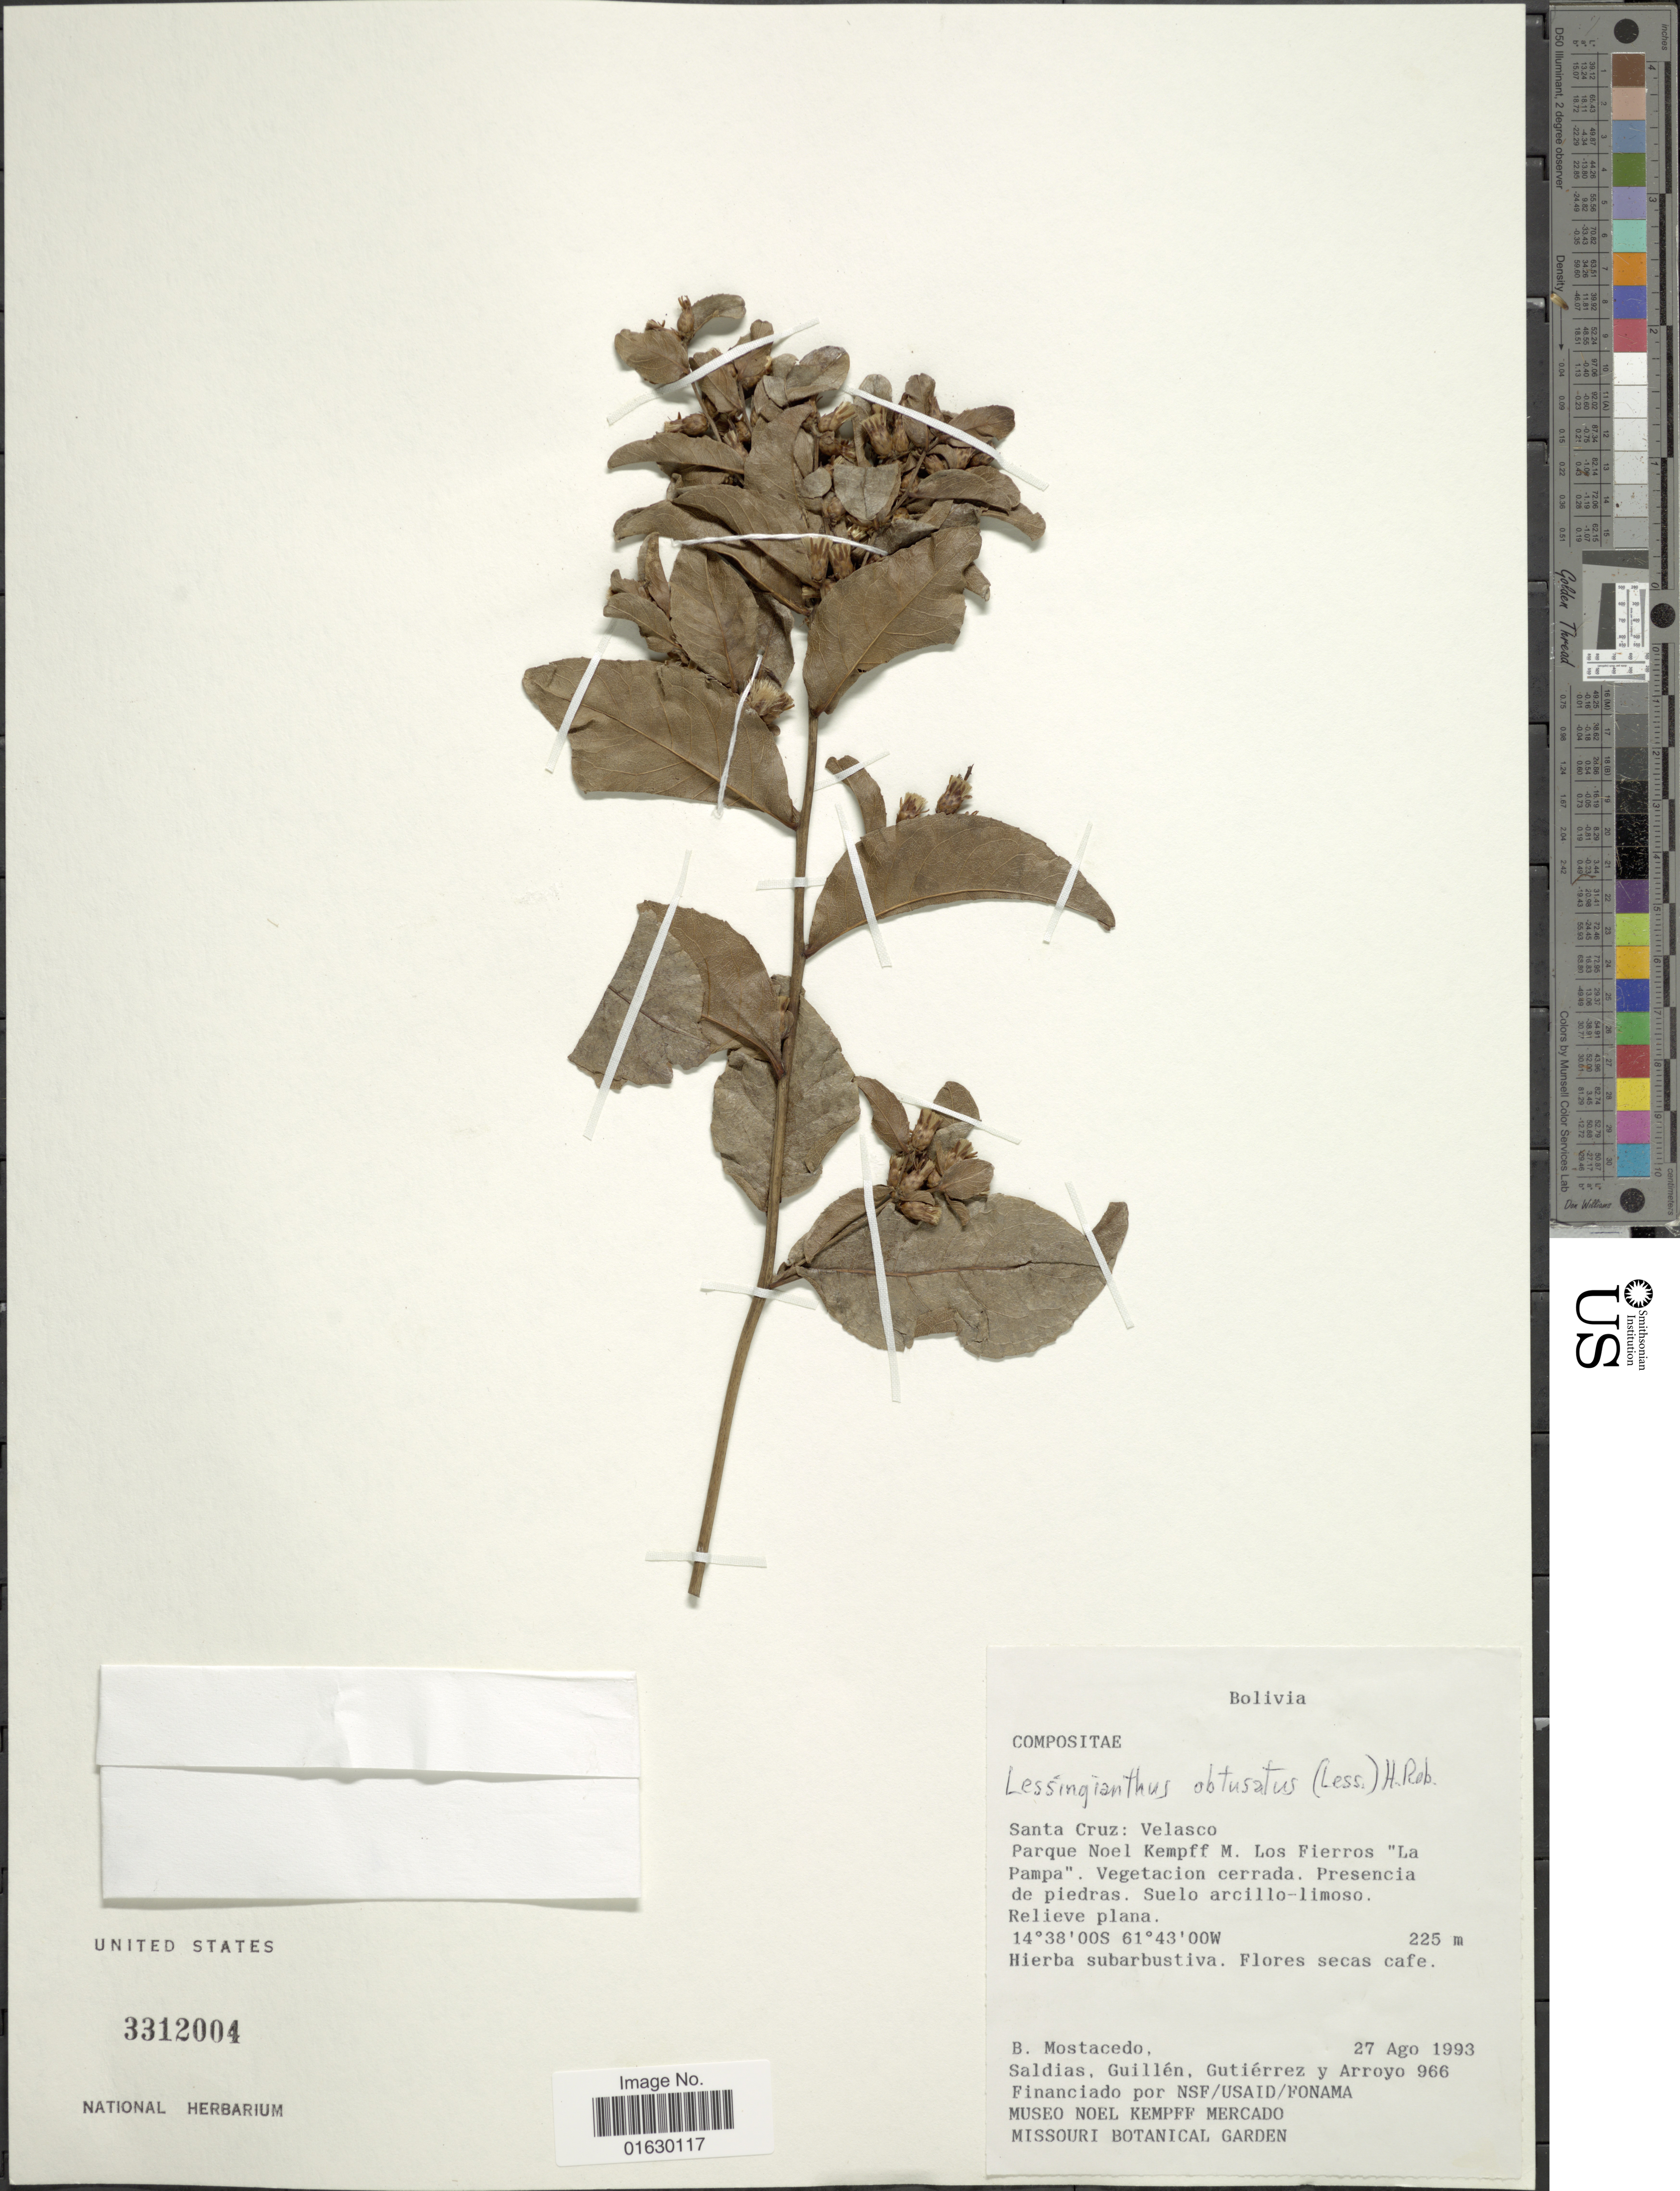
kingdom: Plantae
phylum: Tracheophyta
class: Magnoliopsida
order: Asterales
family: Asteraceae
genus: Lessingianthus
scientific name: Lessingianthus obtusatus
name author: (Less.) H. Rob.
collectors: B. Mostacedo, -. Saldias, -- Guillen, Gutiérrez, -- & Arroyo, --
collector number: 966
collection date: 1993-08-27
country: Bolivia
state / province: Santa Cruz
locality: Santa Cruz, Velasco, Parque Nacional Kempff M. Los Fierros La Pampa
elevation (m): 225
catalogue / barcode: US 3312004